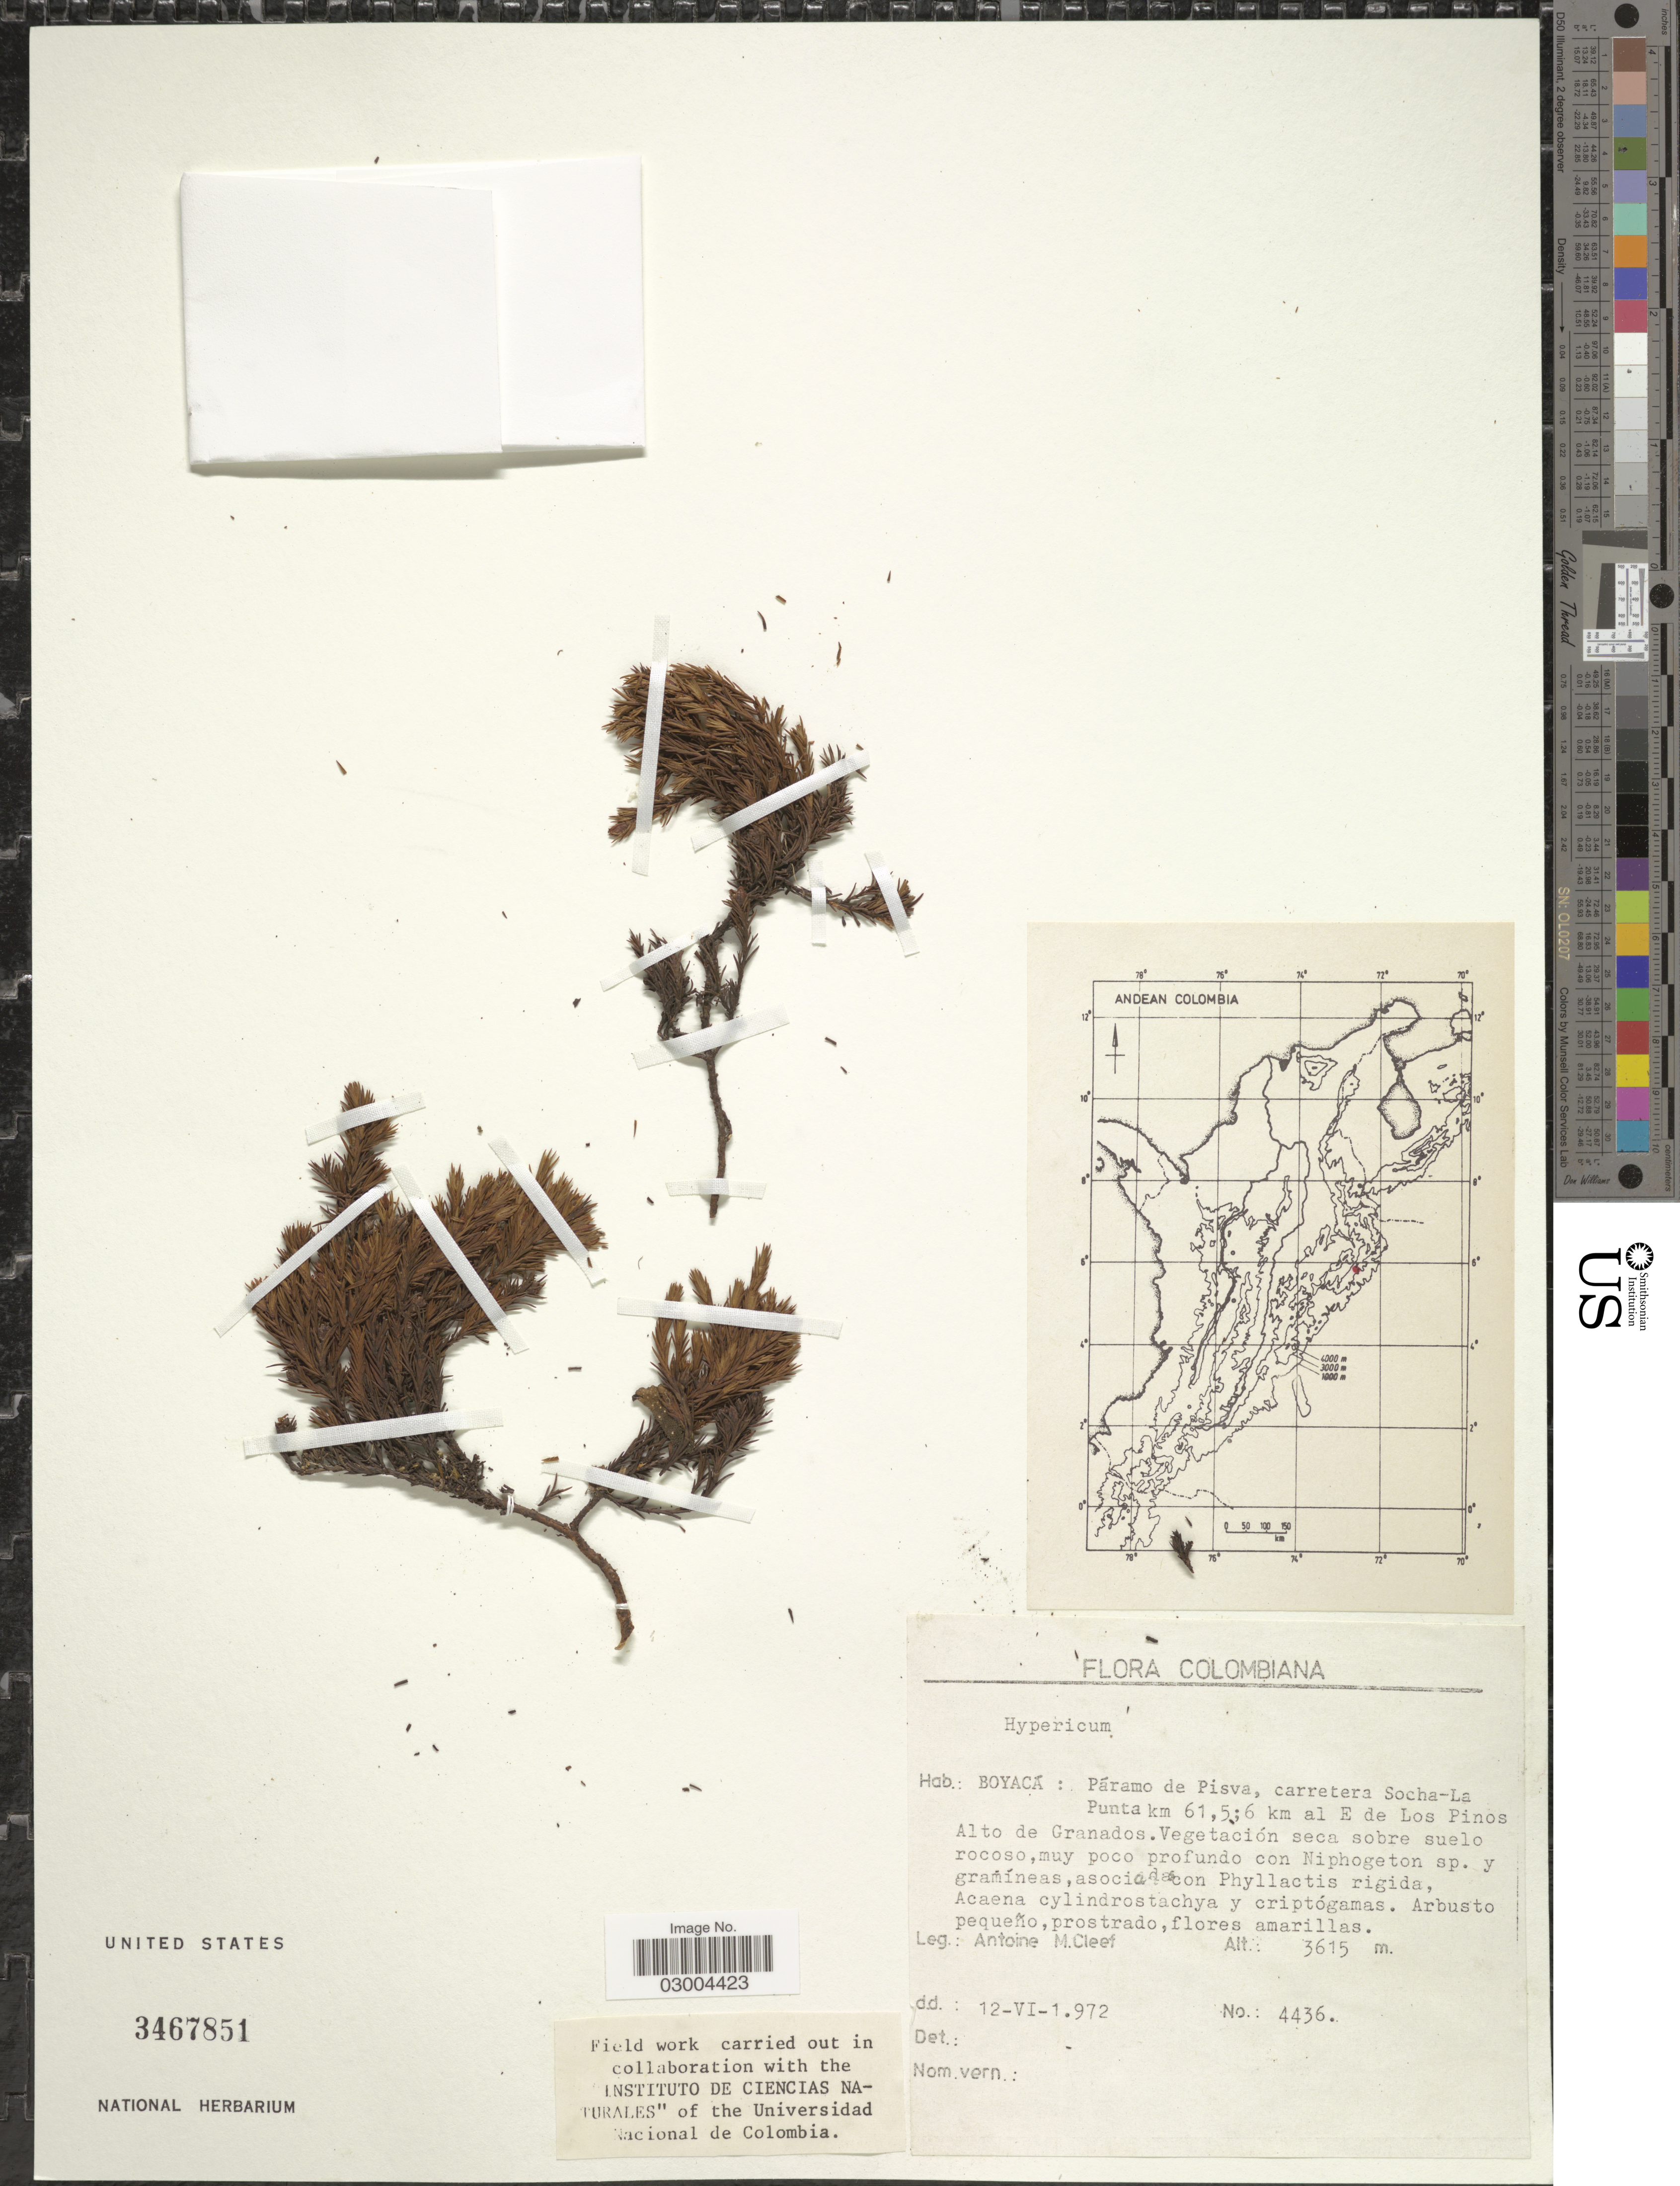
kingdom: Plantae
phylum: Tracheophyta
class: Magnoliopsida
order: Malpighiales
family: Hypericaceae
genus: Hypericum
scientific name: Hypericum sp.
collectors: A. M. Cleef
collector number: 4436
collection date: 1972-06-12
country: Colombia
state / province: Boyacá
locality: Páramo de Pisva, carretera Socha-La Punta km 61.5; 6 km al E de Los Pinos. Alto de Granados.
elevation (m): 3615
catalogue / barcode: US 3467851